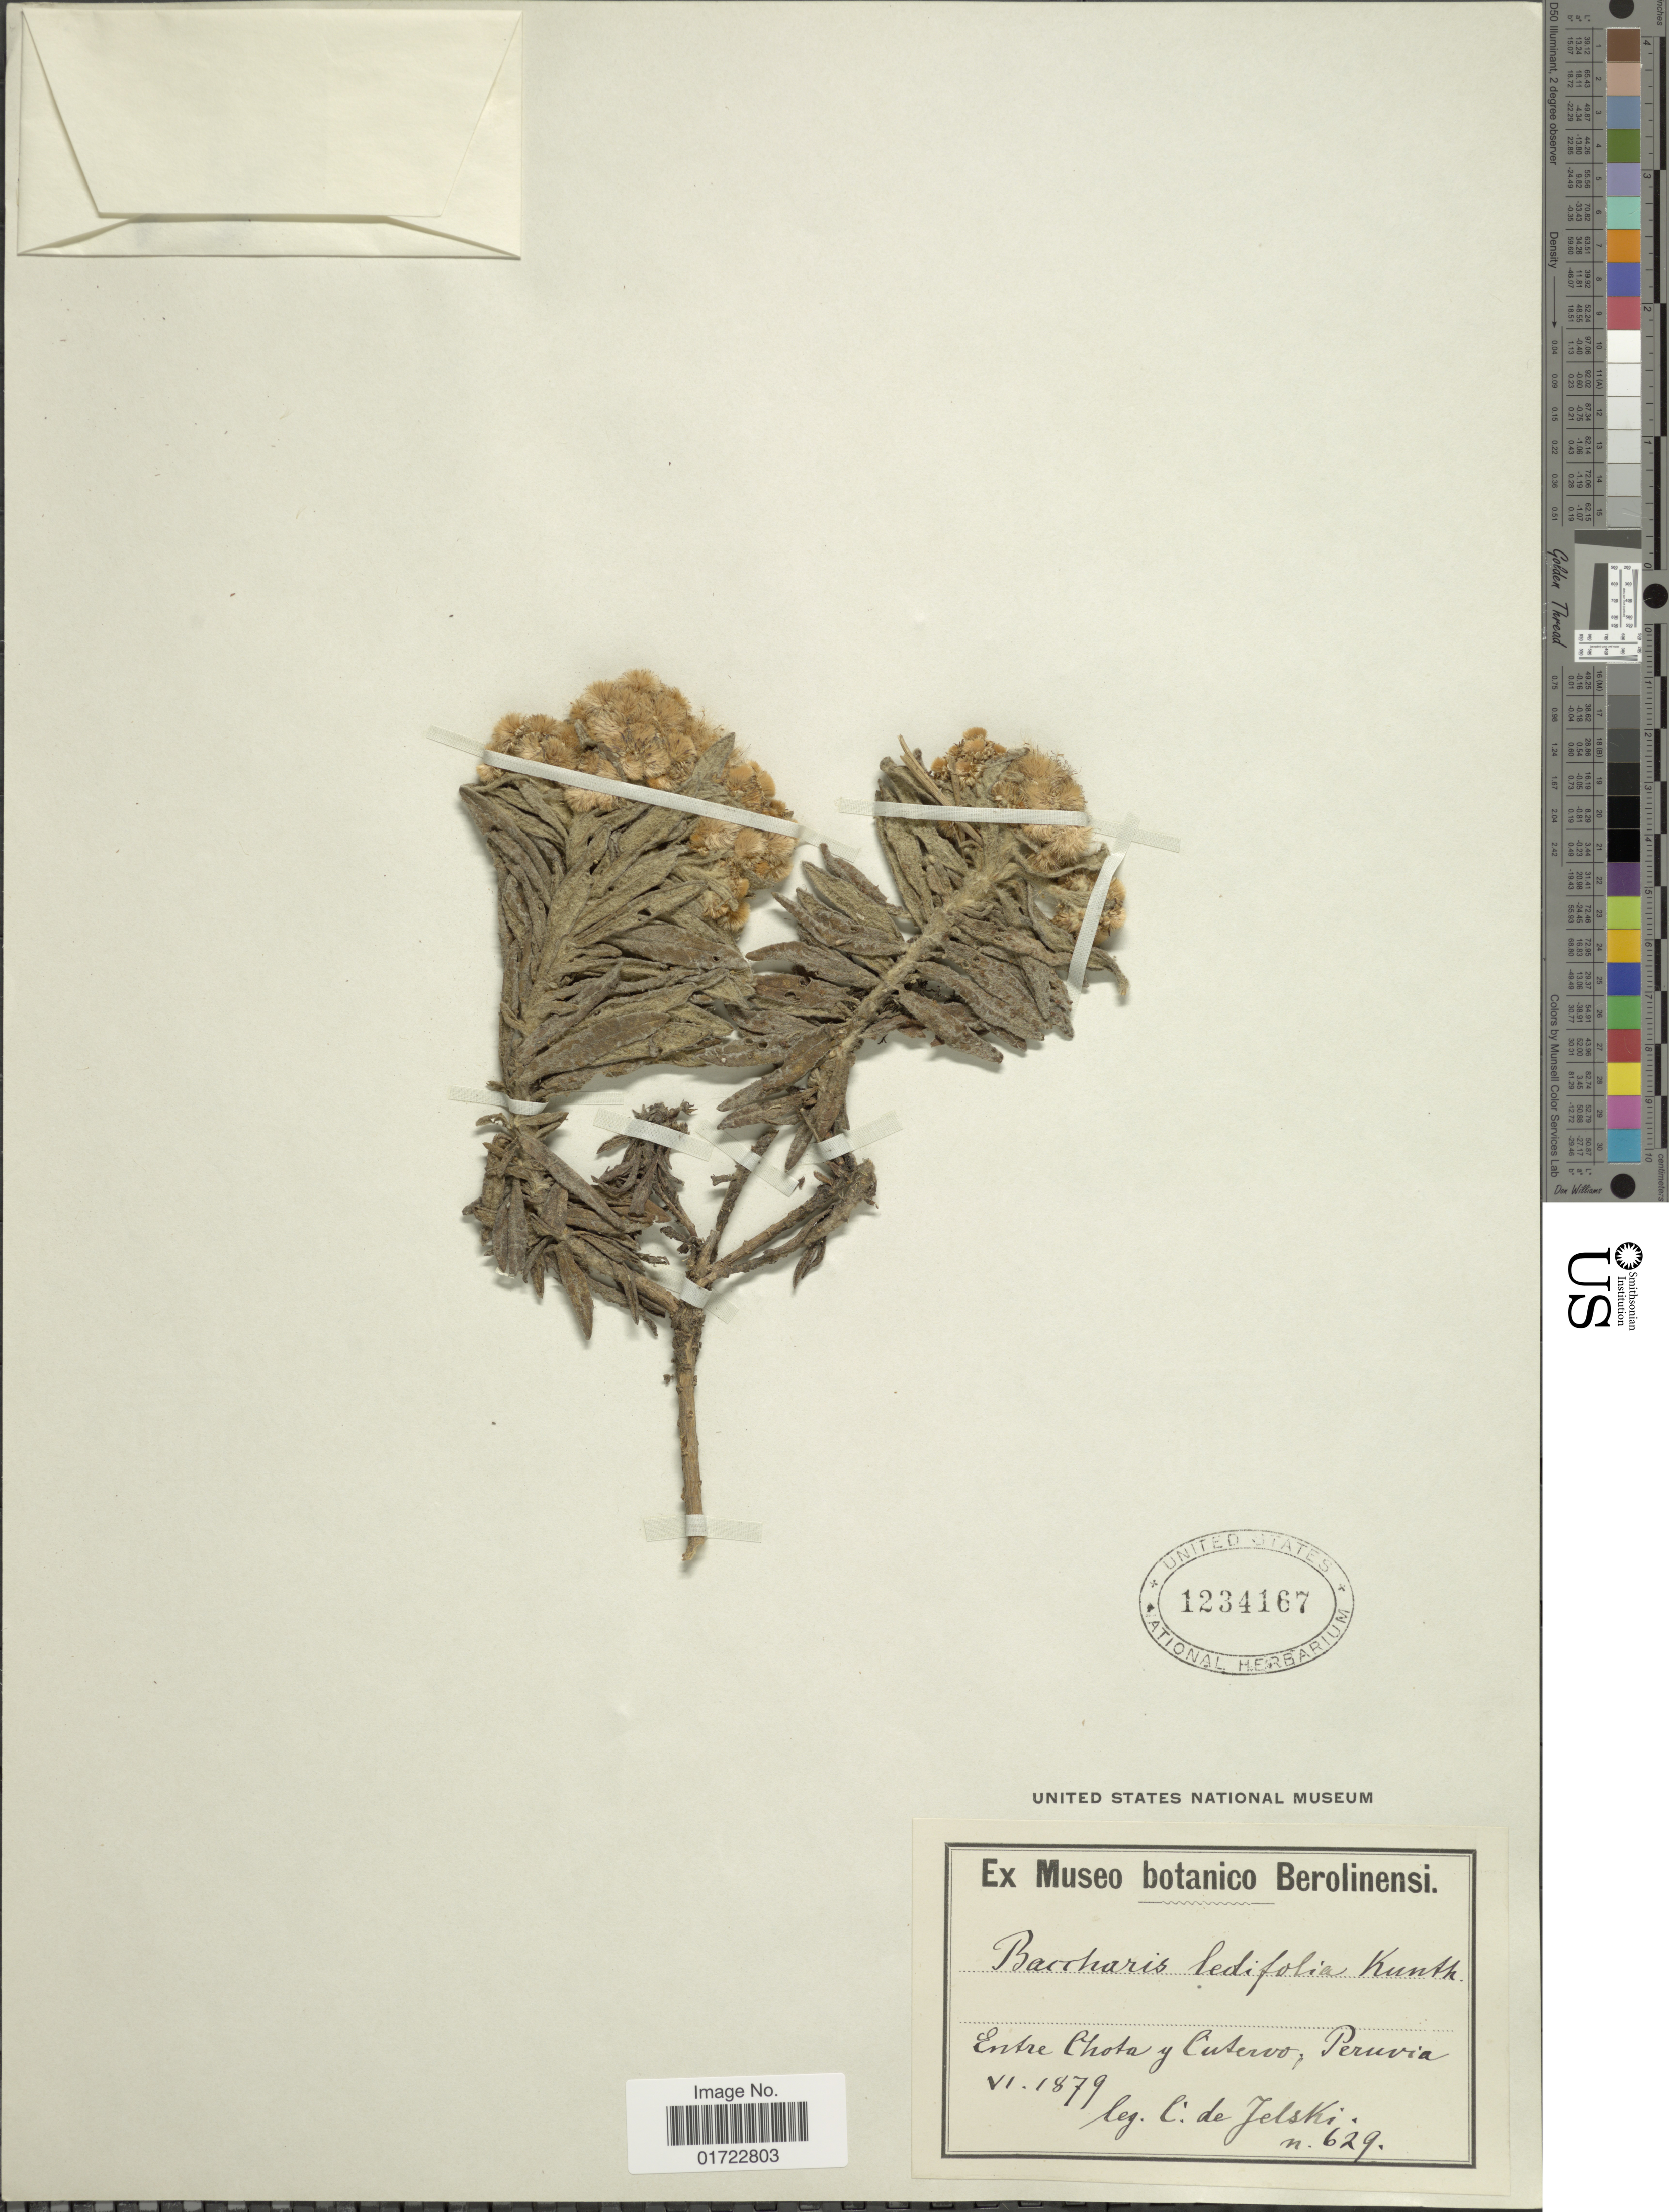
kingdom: Plantae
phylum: Tracheophyta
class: Magnoliopsida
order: Asterales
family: Asteraceae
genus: Baccharis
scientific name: Baccharis ledifolia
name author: Kunth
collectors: C. von Jelski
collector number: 629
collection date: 1879-06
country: Peru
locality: Entre Chota y Cutervo.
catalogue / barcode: US 1234167